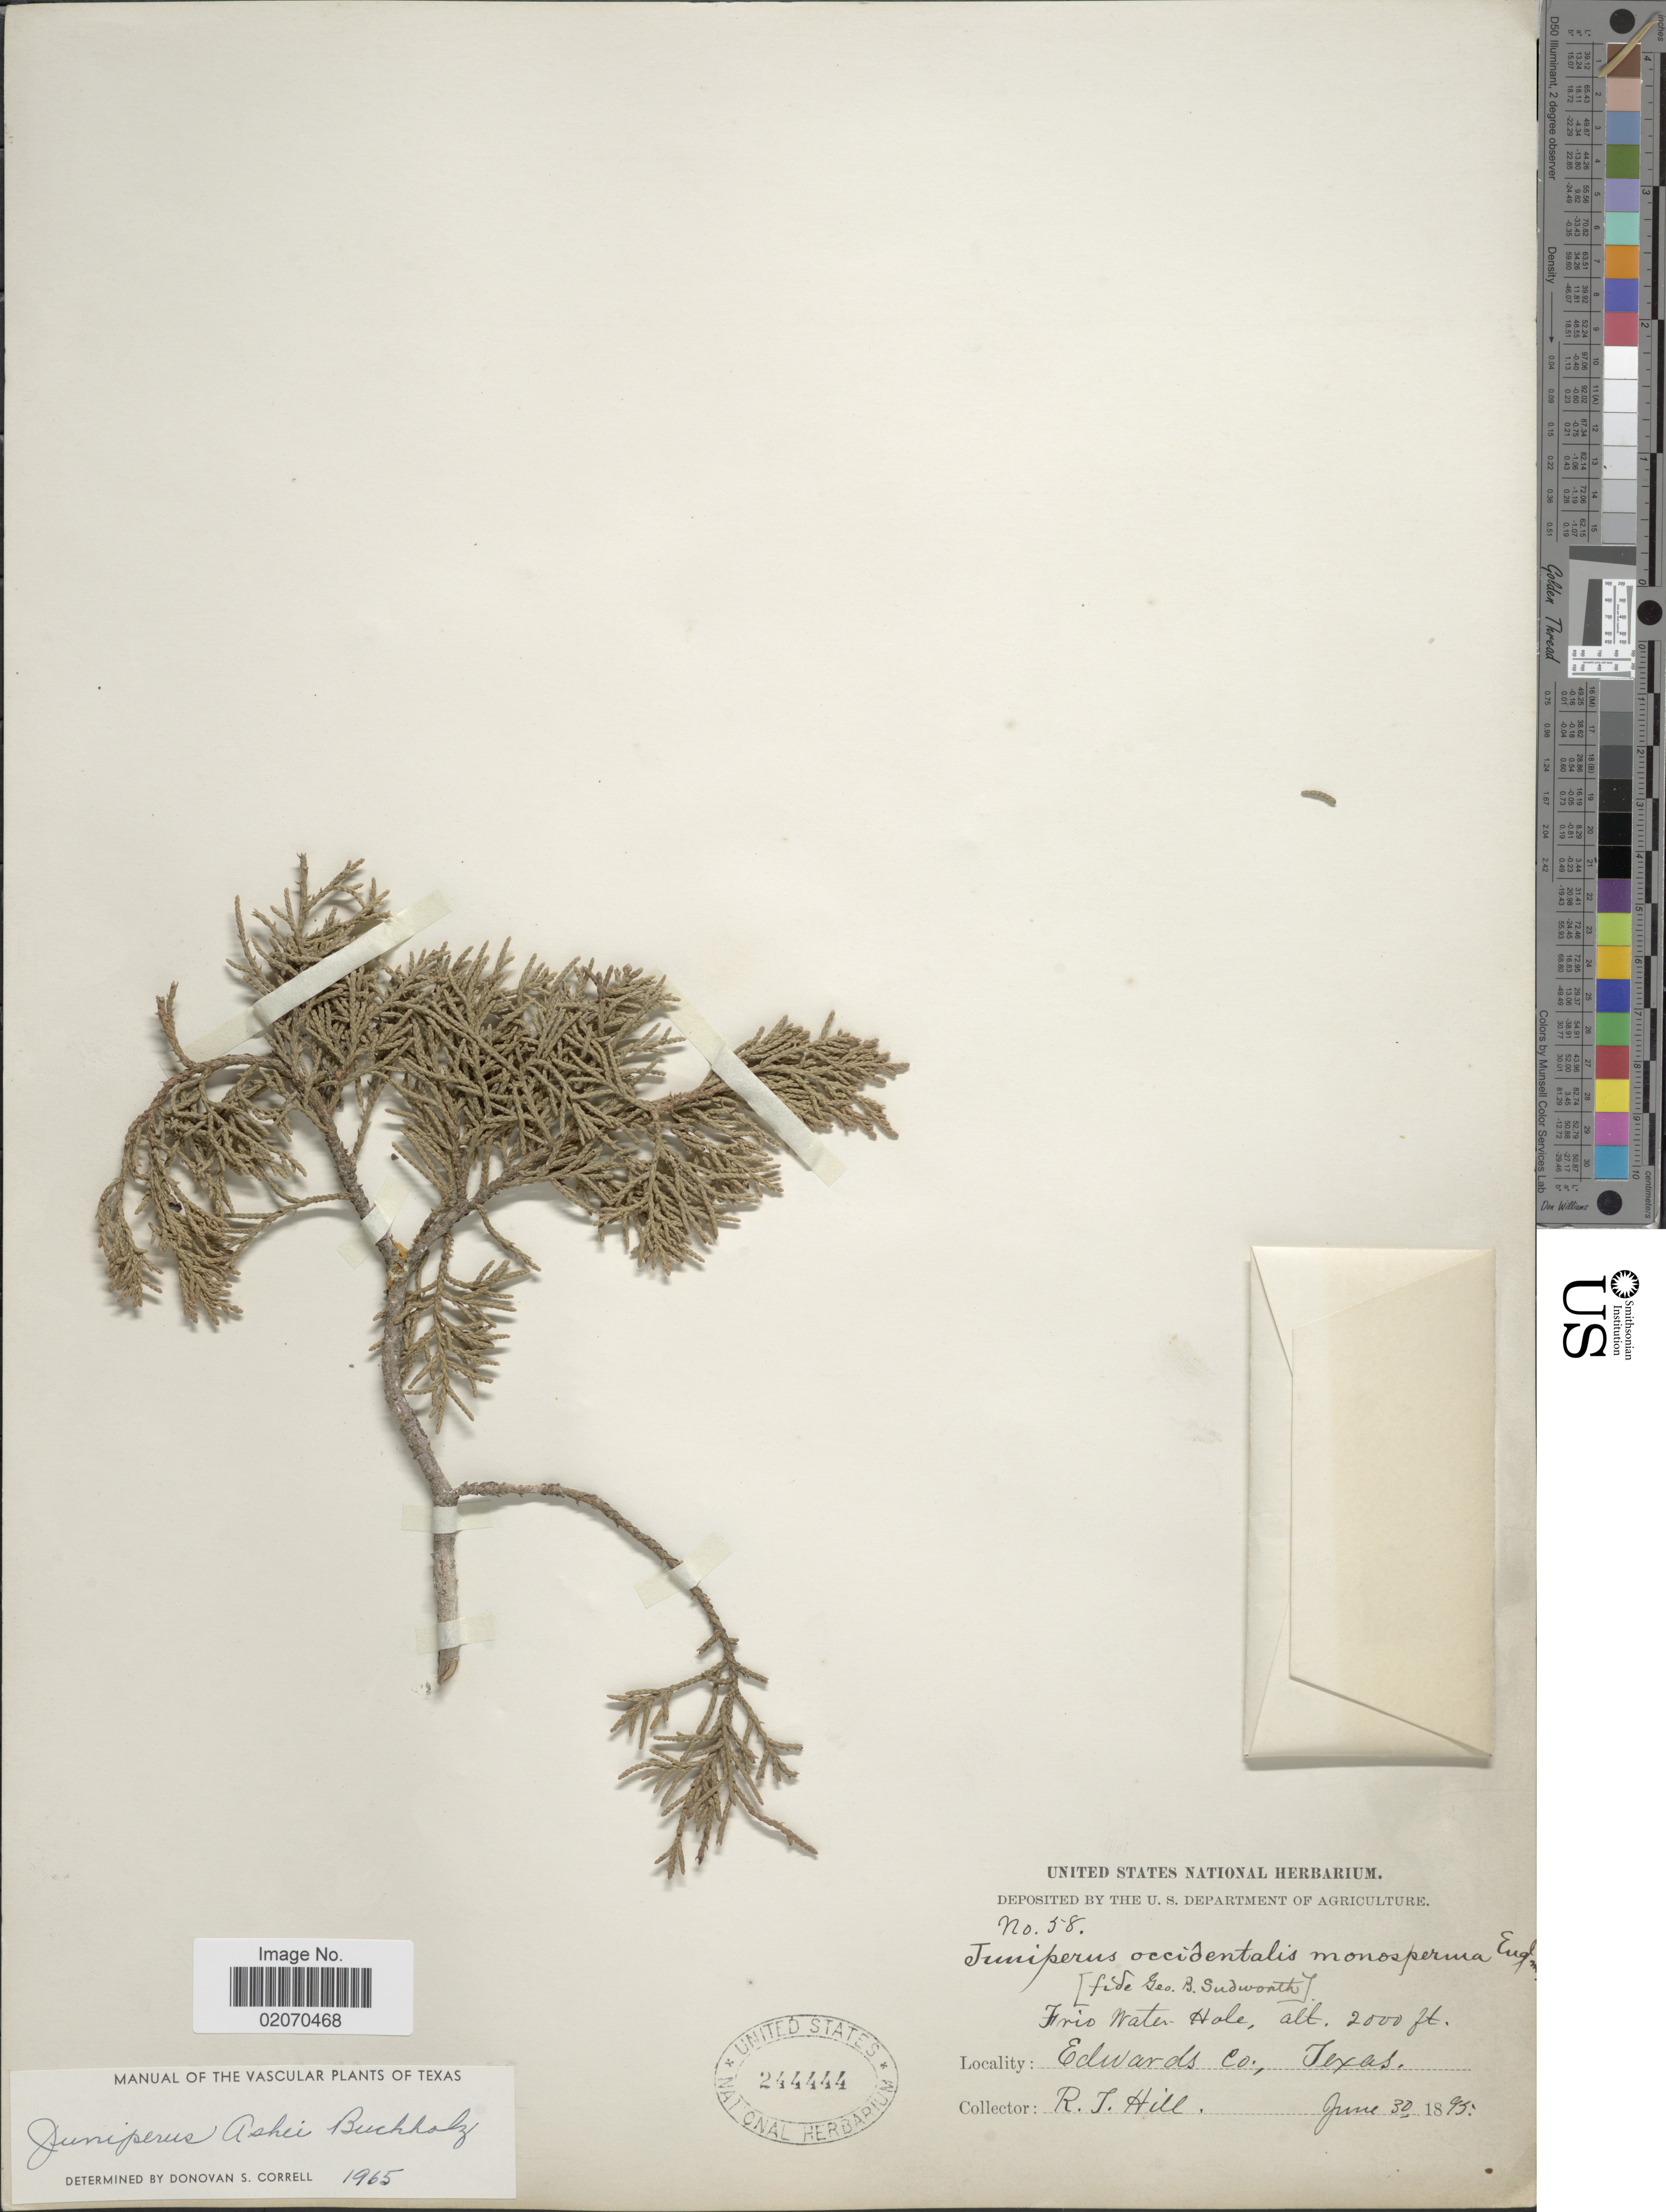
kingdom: Plantae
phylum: Tracheophyta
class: Pinopsida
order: Pinales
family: Cupressaceae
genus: Juniperus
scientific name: Juniperus ashei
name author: J. Buchholz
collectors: R. J. Hill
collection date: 1895-06-30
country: United States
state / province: Texas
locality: Edwards Co. Frio Water Hale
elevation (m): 610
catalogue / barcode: US 244444